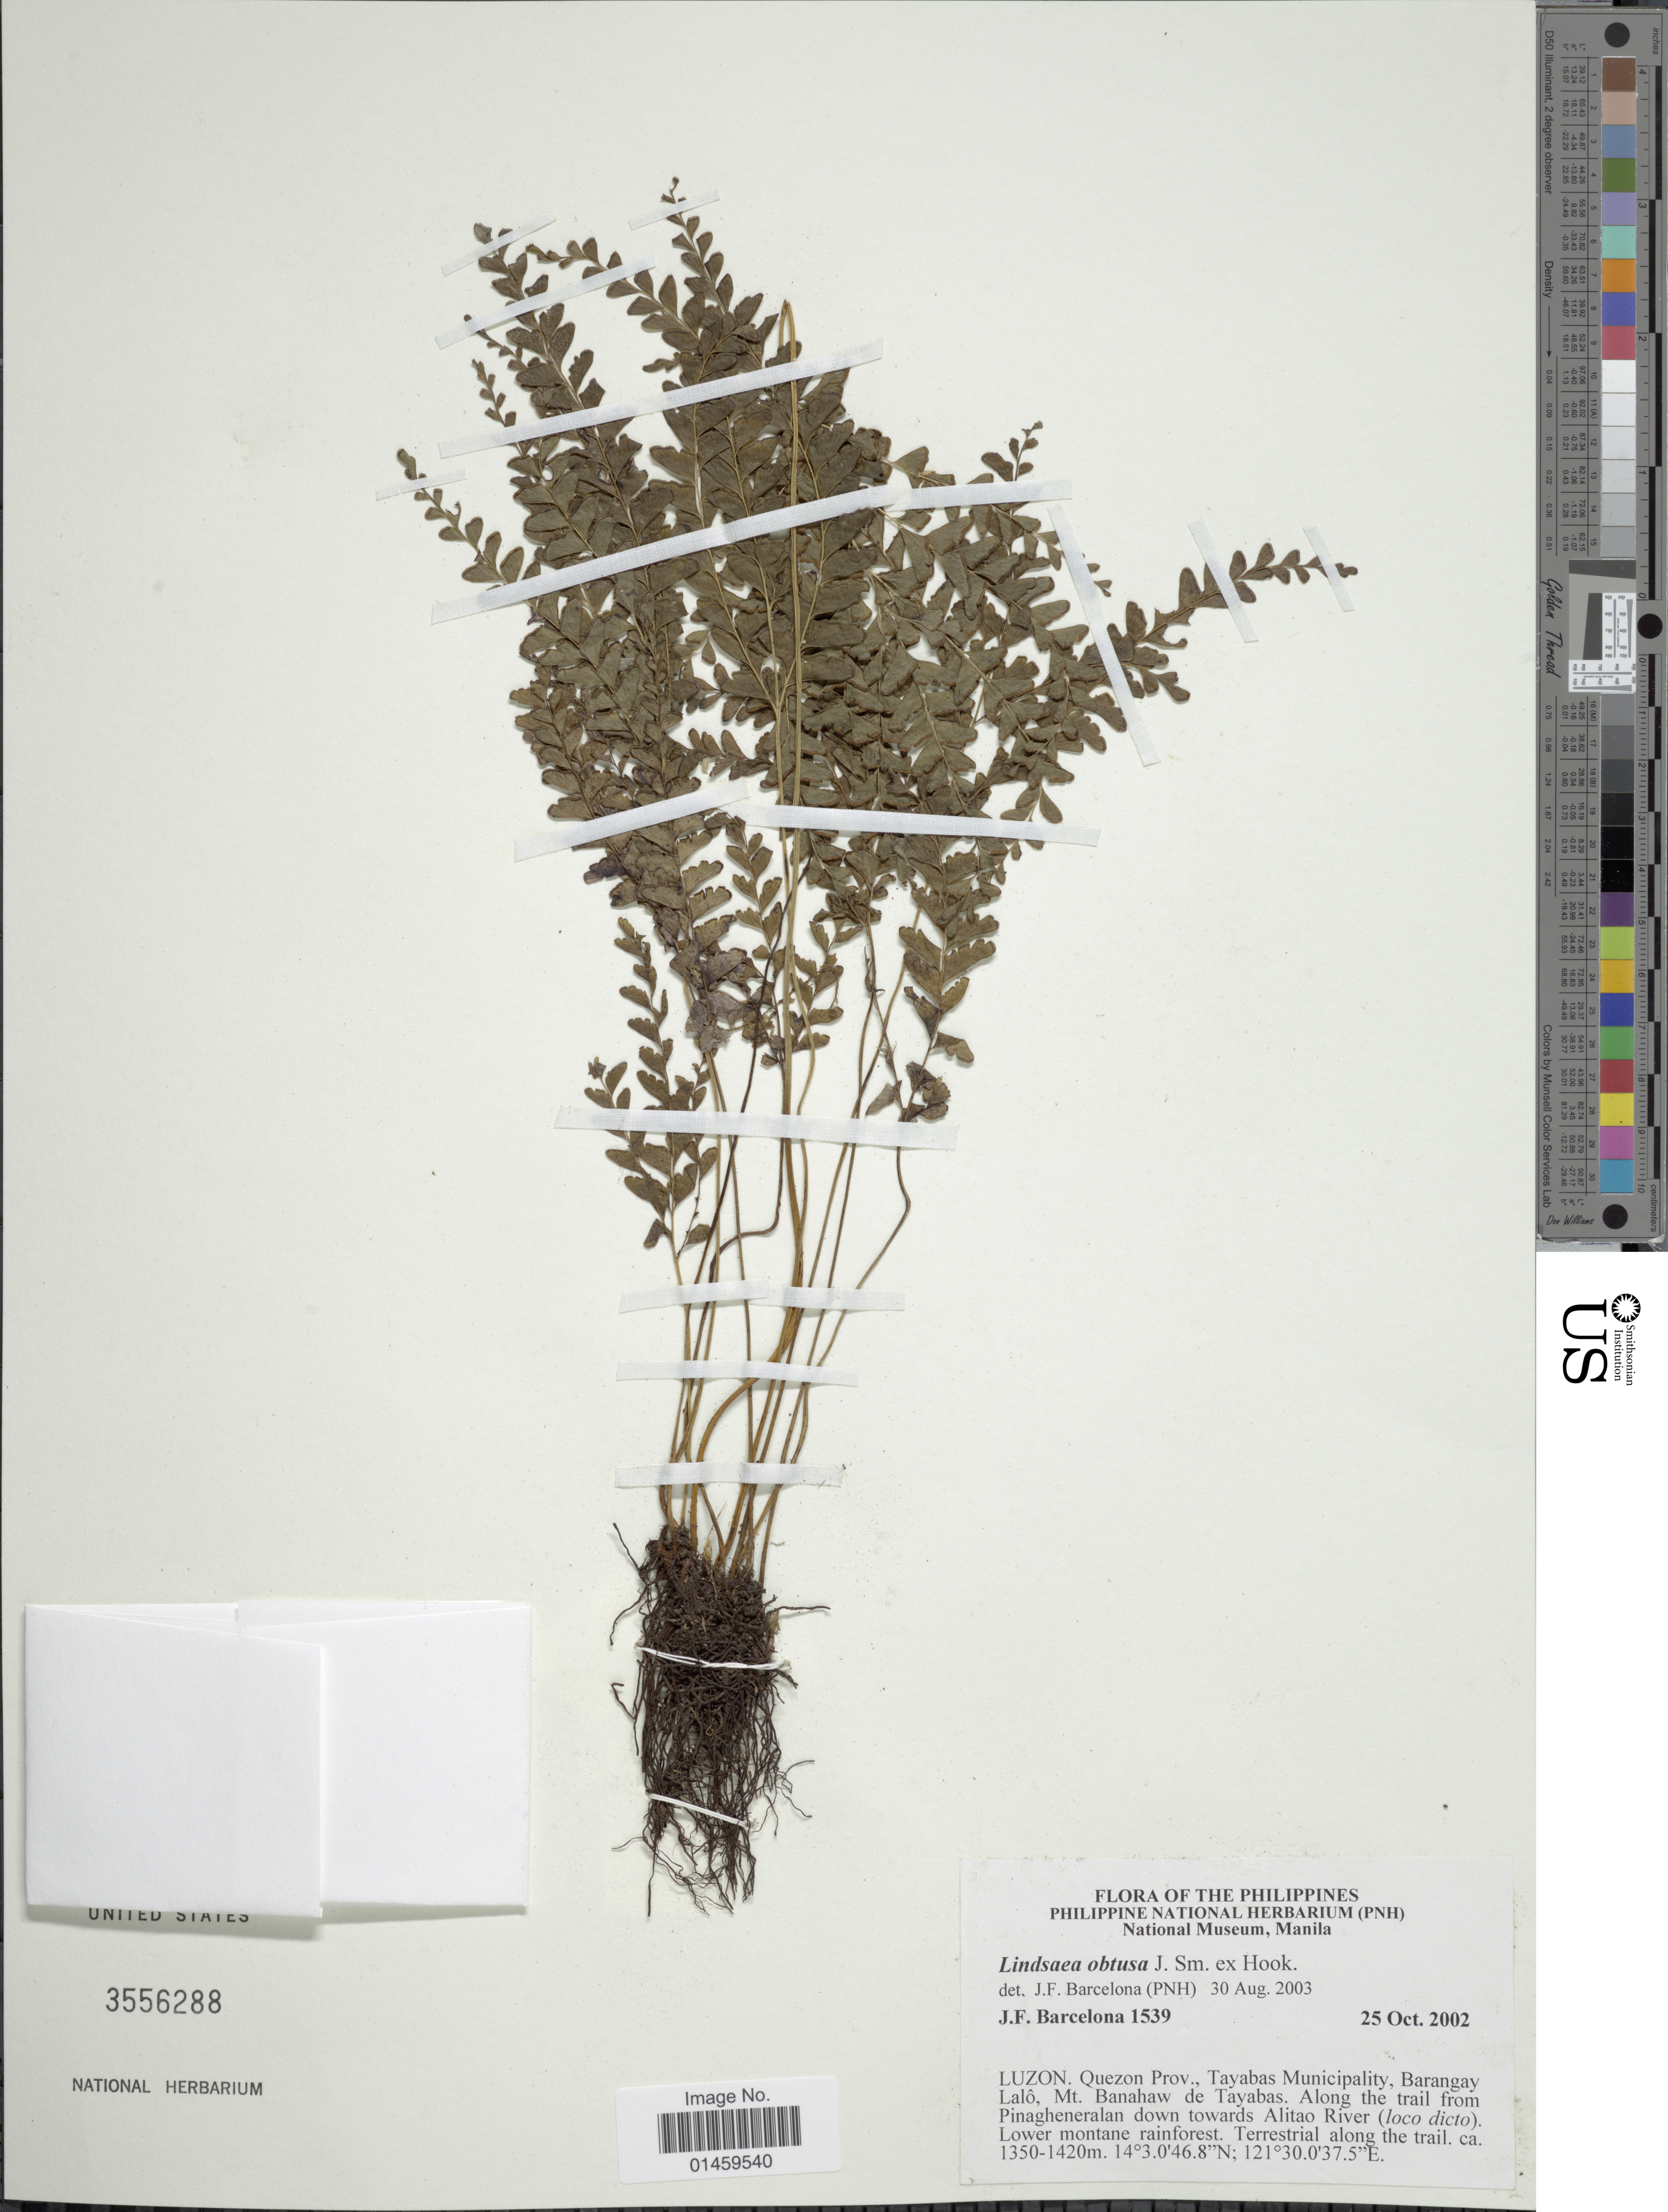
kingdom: Plantae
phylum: Tracheophyta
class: Polypodiopsida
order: Polypodiales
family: Lindsaeaceae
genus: Lindsaea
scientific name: Lindsaea obtusa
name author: J. Sm. ex Hook.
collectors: J. F. Barcelona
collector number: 1539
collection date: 2002-10-25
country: Philippines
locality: Luzon. Quezon Prov., Tayabas Municipality, Barangay Lalo, Mt. Banahaw de Tayabas. Along the trail from Pinagherelan down towards Alitao River (loco dicto).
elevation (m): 1350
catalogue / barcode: US 3556288